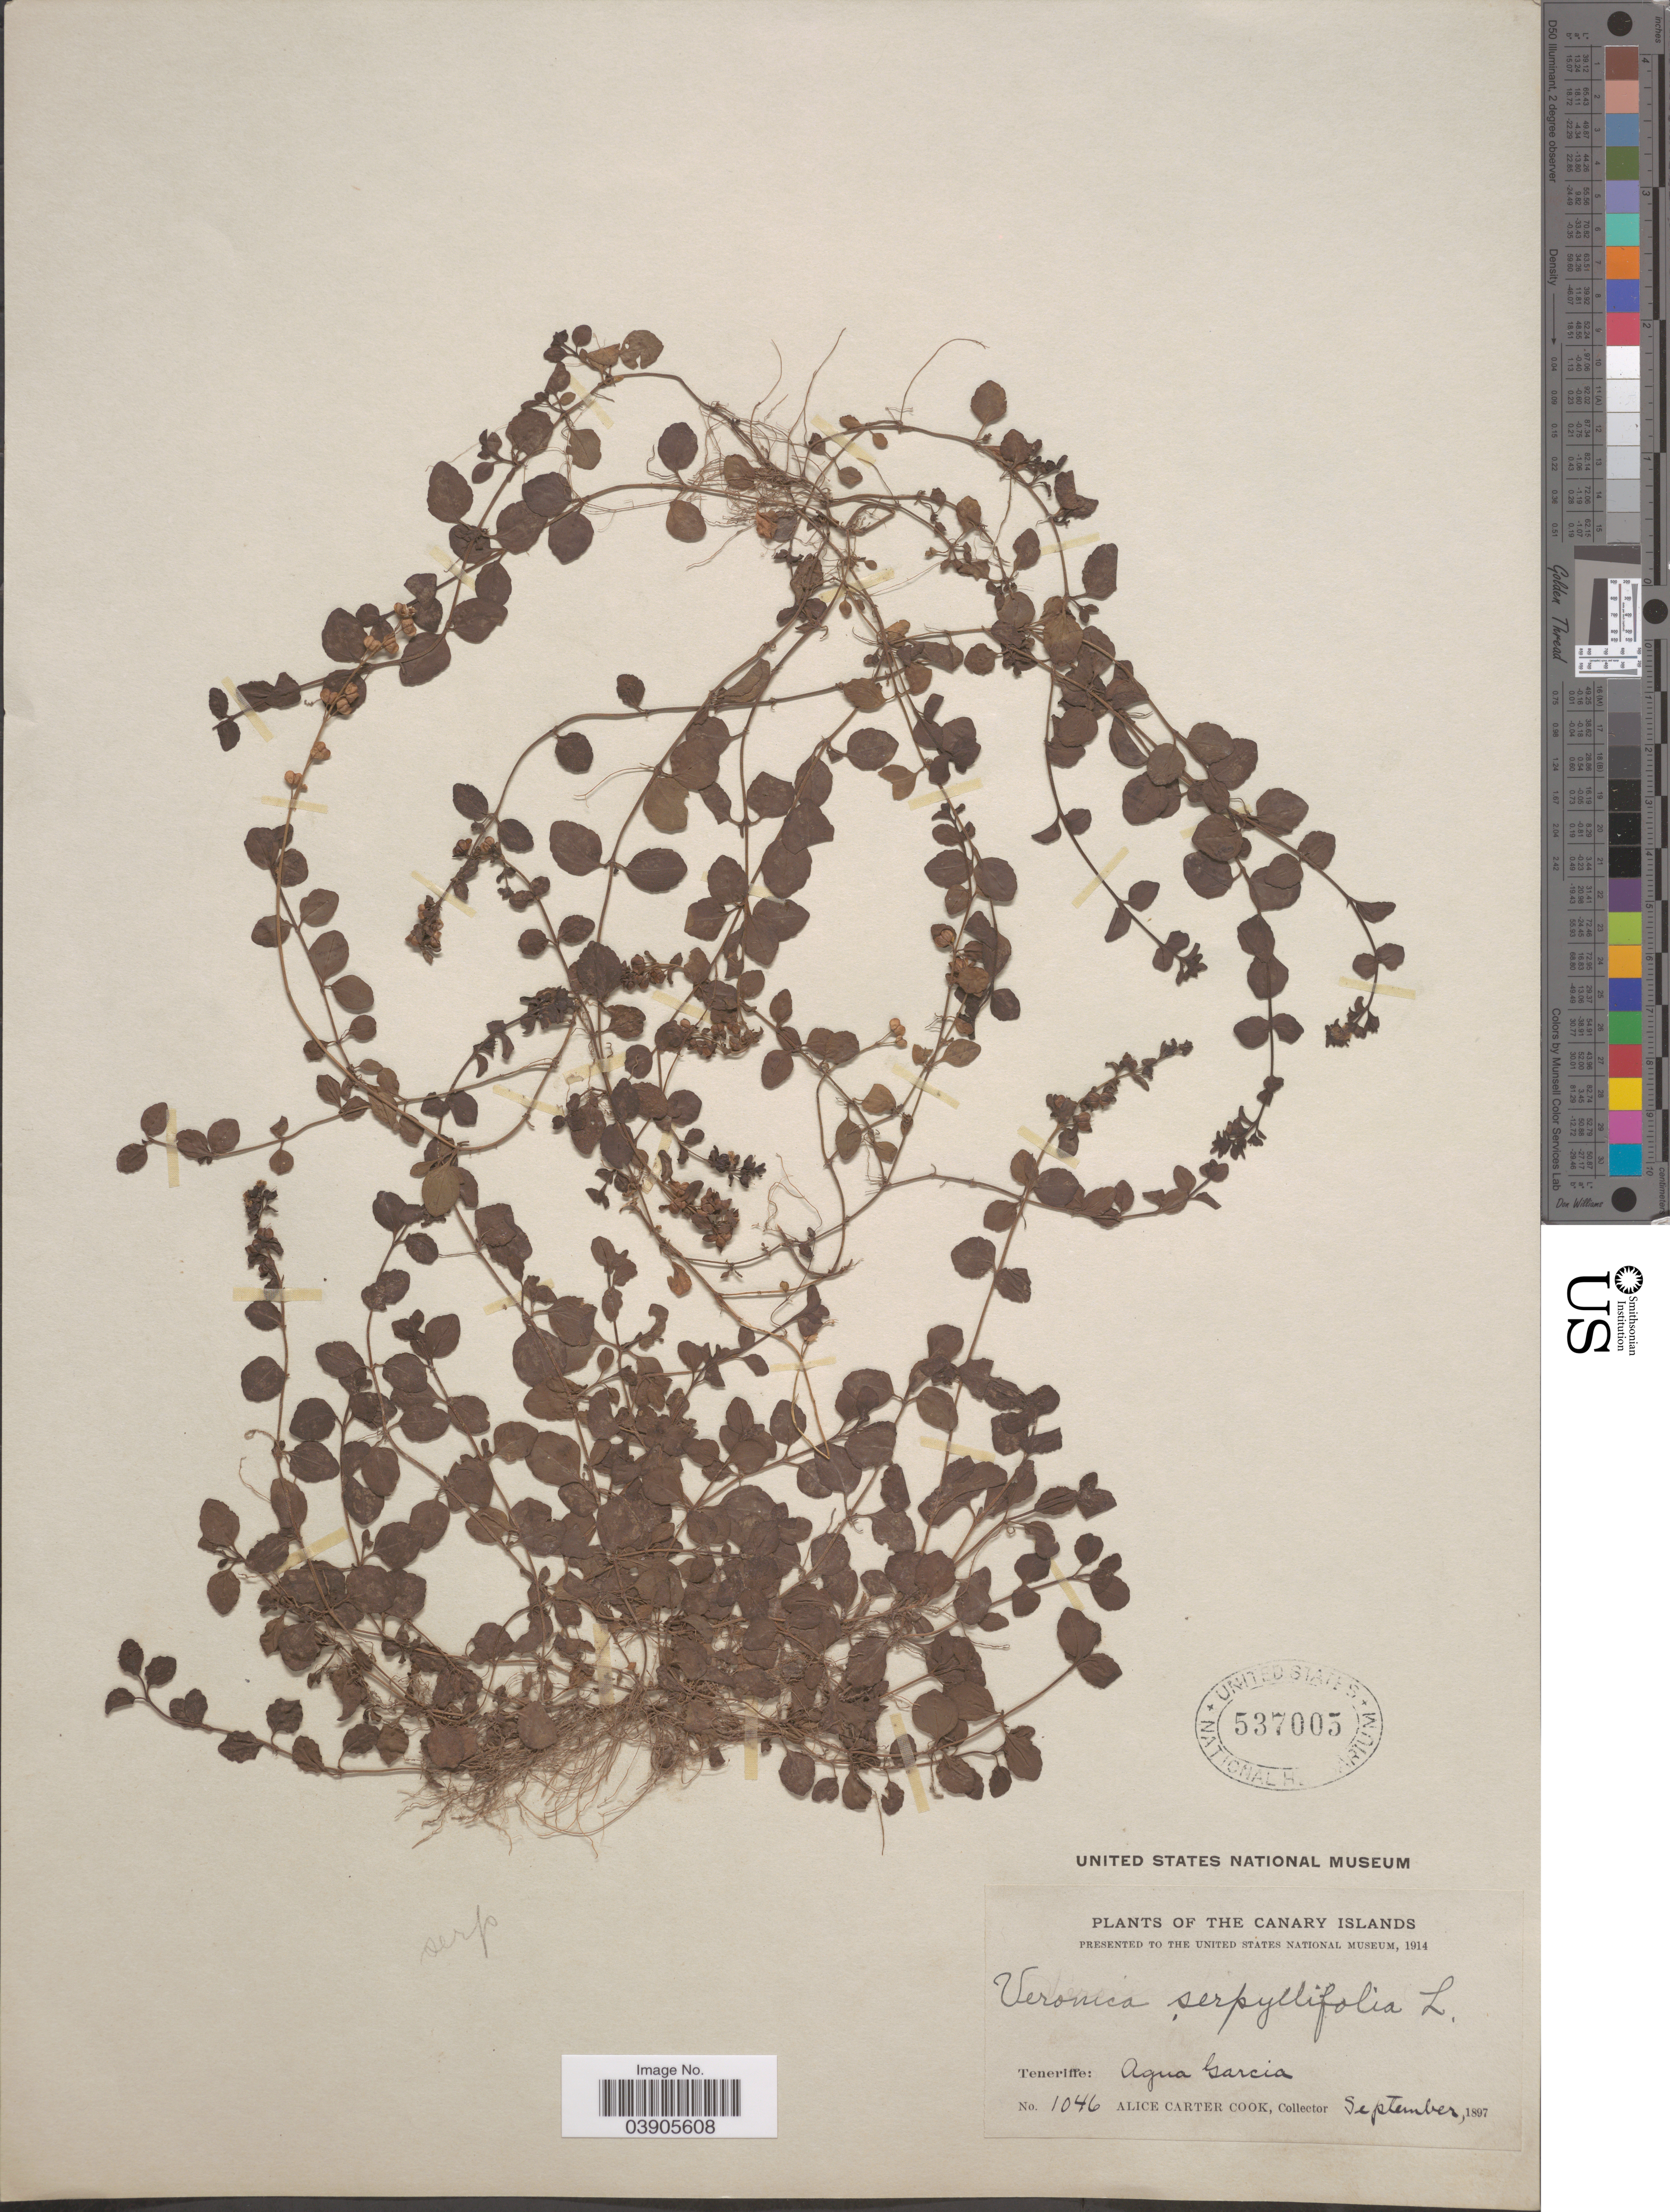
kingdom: Plantae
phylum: Tracheophyta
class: Magnoliopsida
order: Lamiales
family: Plantaginaceae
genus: Veronica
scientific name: Veronica serpyllifolia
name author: L.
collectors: Alice C. Cook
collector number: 1046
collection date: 1897-09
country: Spain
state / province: Canarias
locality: Canary Islands. Teneriffe: Agua Garcia.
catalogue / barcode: US 537005